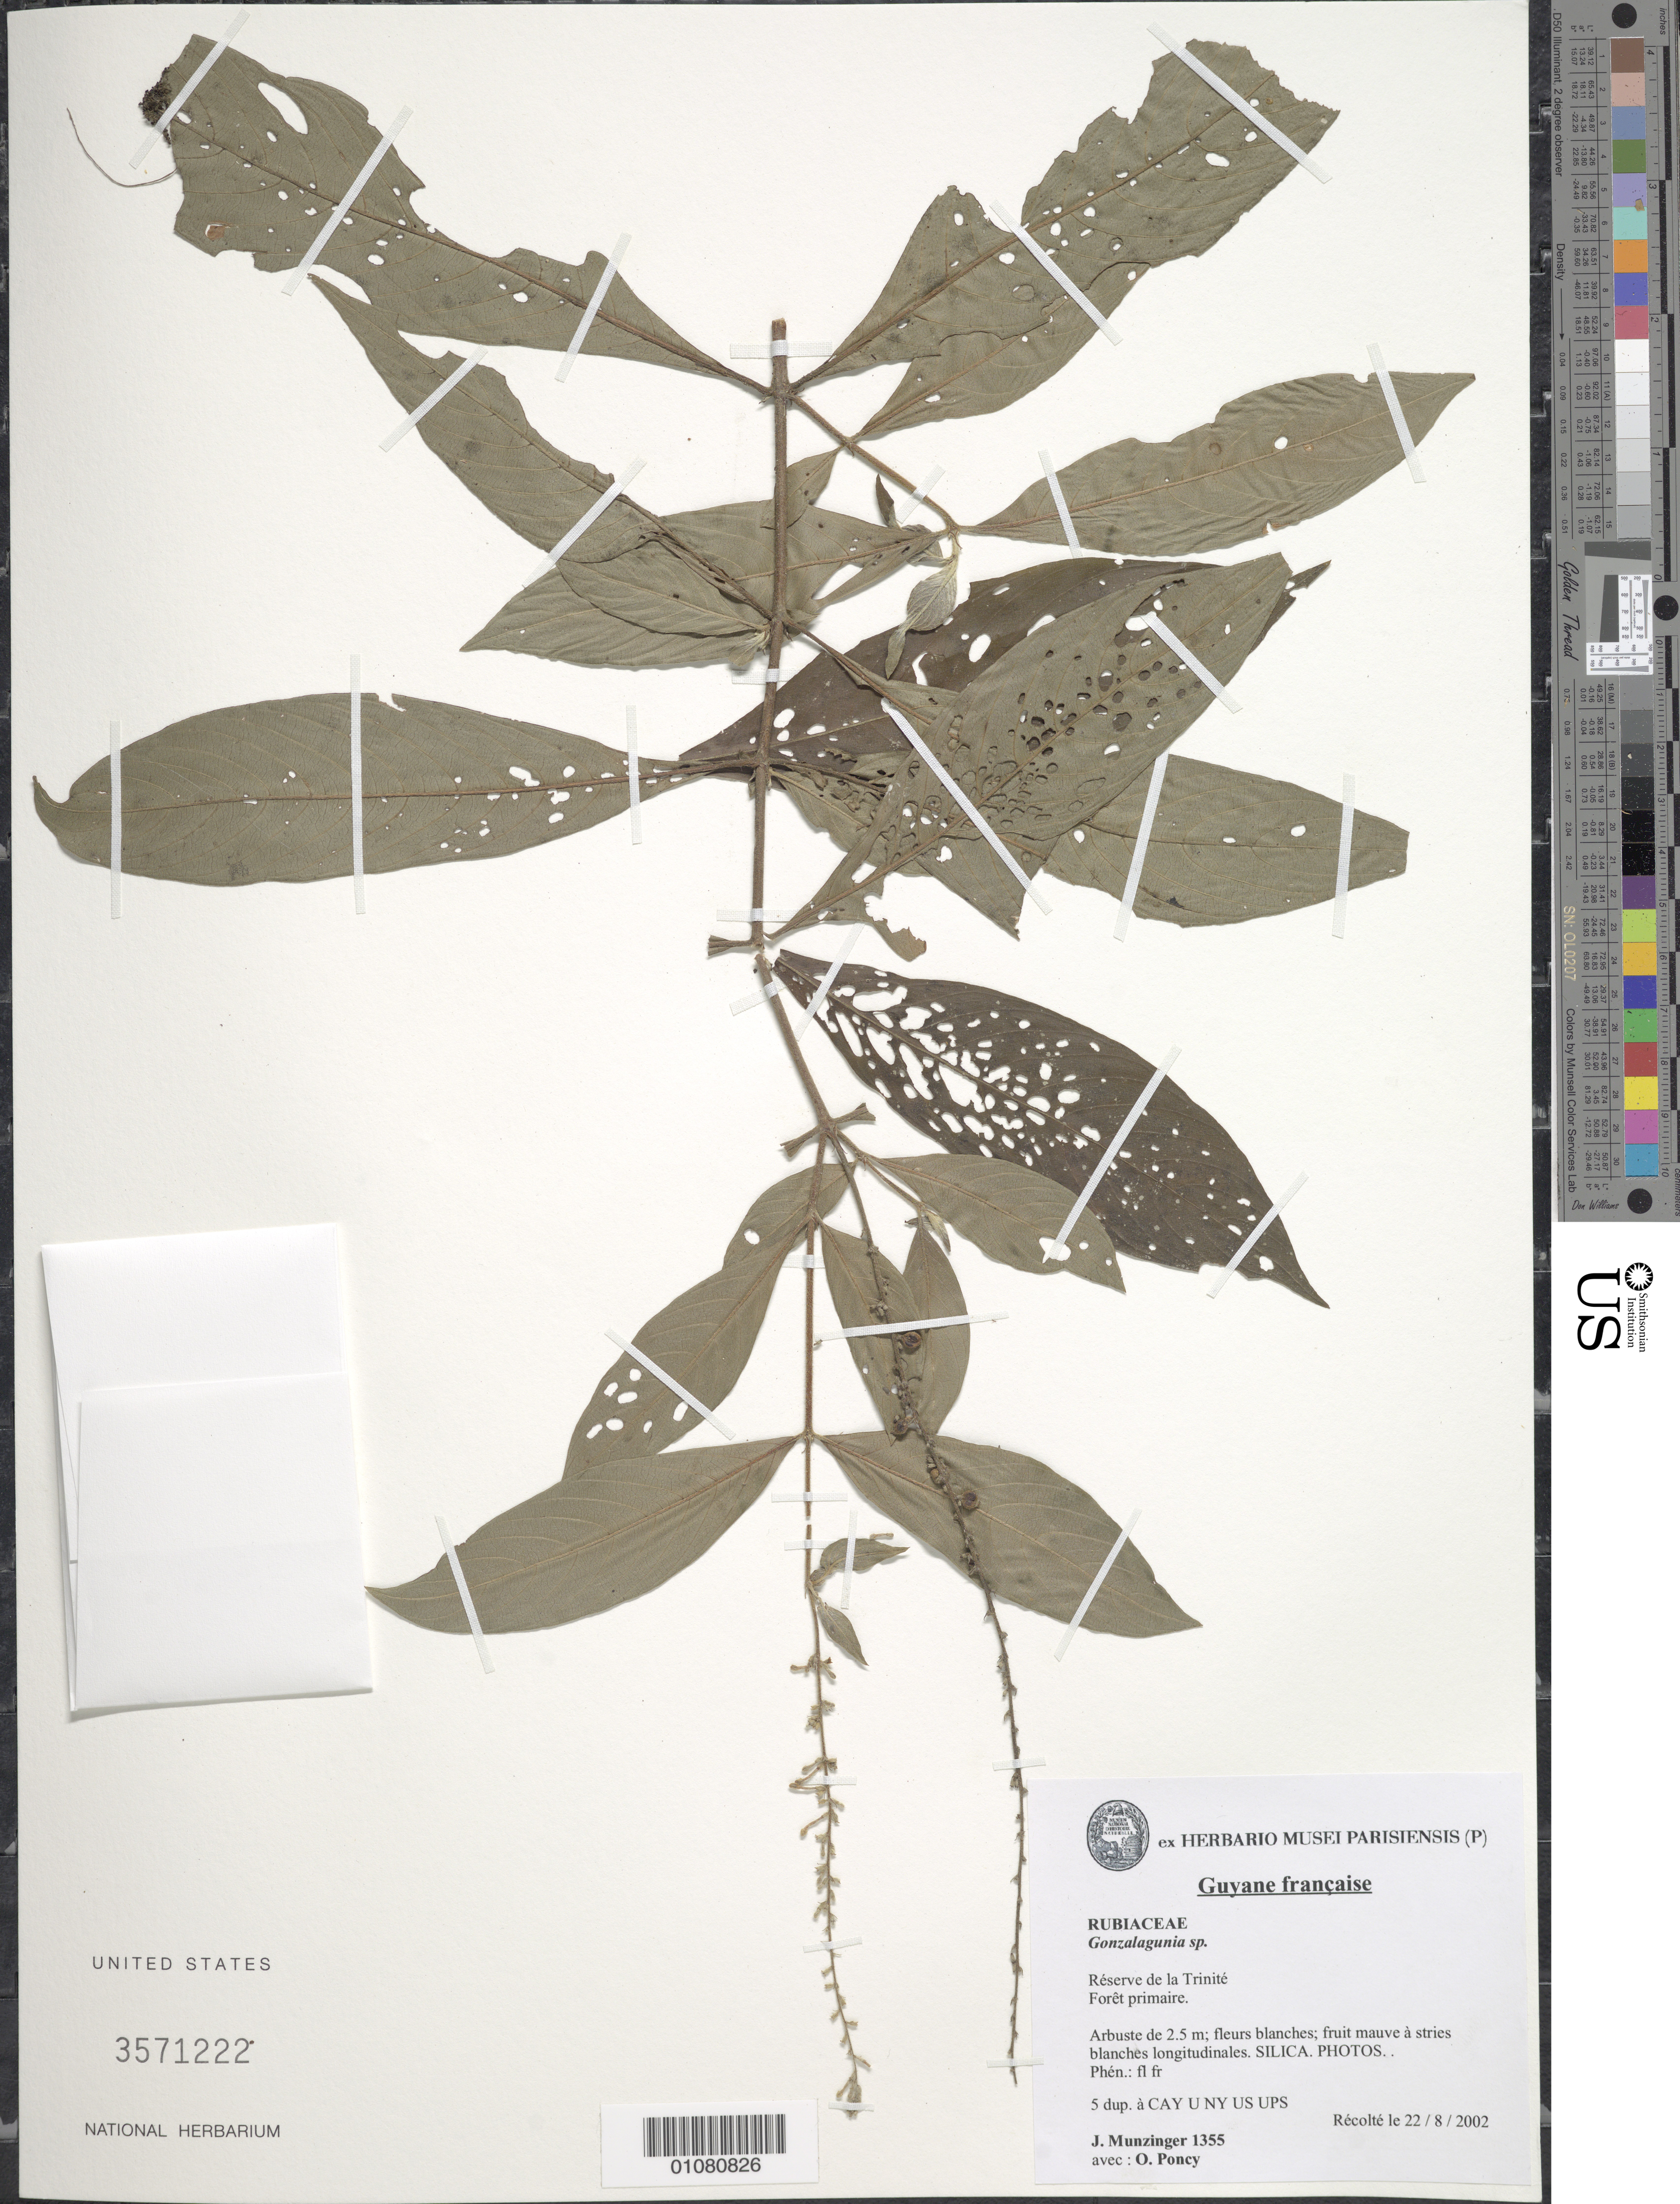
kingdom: Plantae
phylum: Tracheophyta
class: Magnoliopsida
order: Gentianales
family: Rubiaceae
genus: Gonzalagunia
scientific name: Gonzalagunia sp.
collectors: J. K. Munzinger & O. Poncy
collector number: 1355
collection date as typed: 22-Aug-02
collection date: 2002-08-22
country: French Guiana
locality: Réserve de la Trinité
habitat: Foret primaire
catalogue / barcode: US 3571222